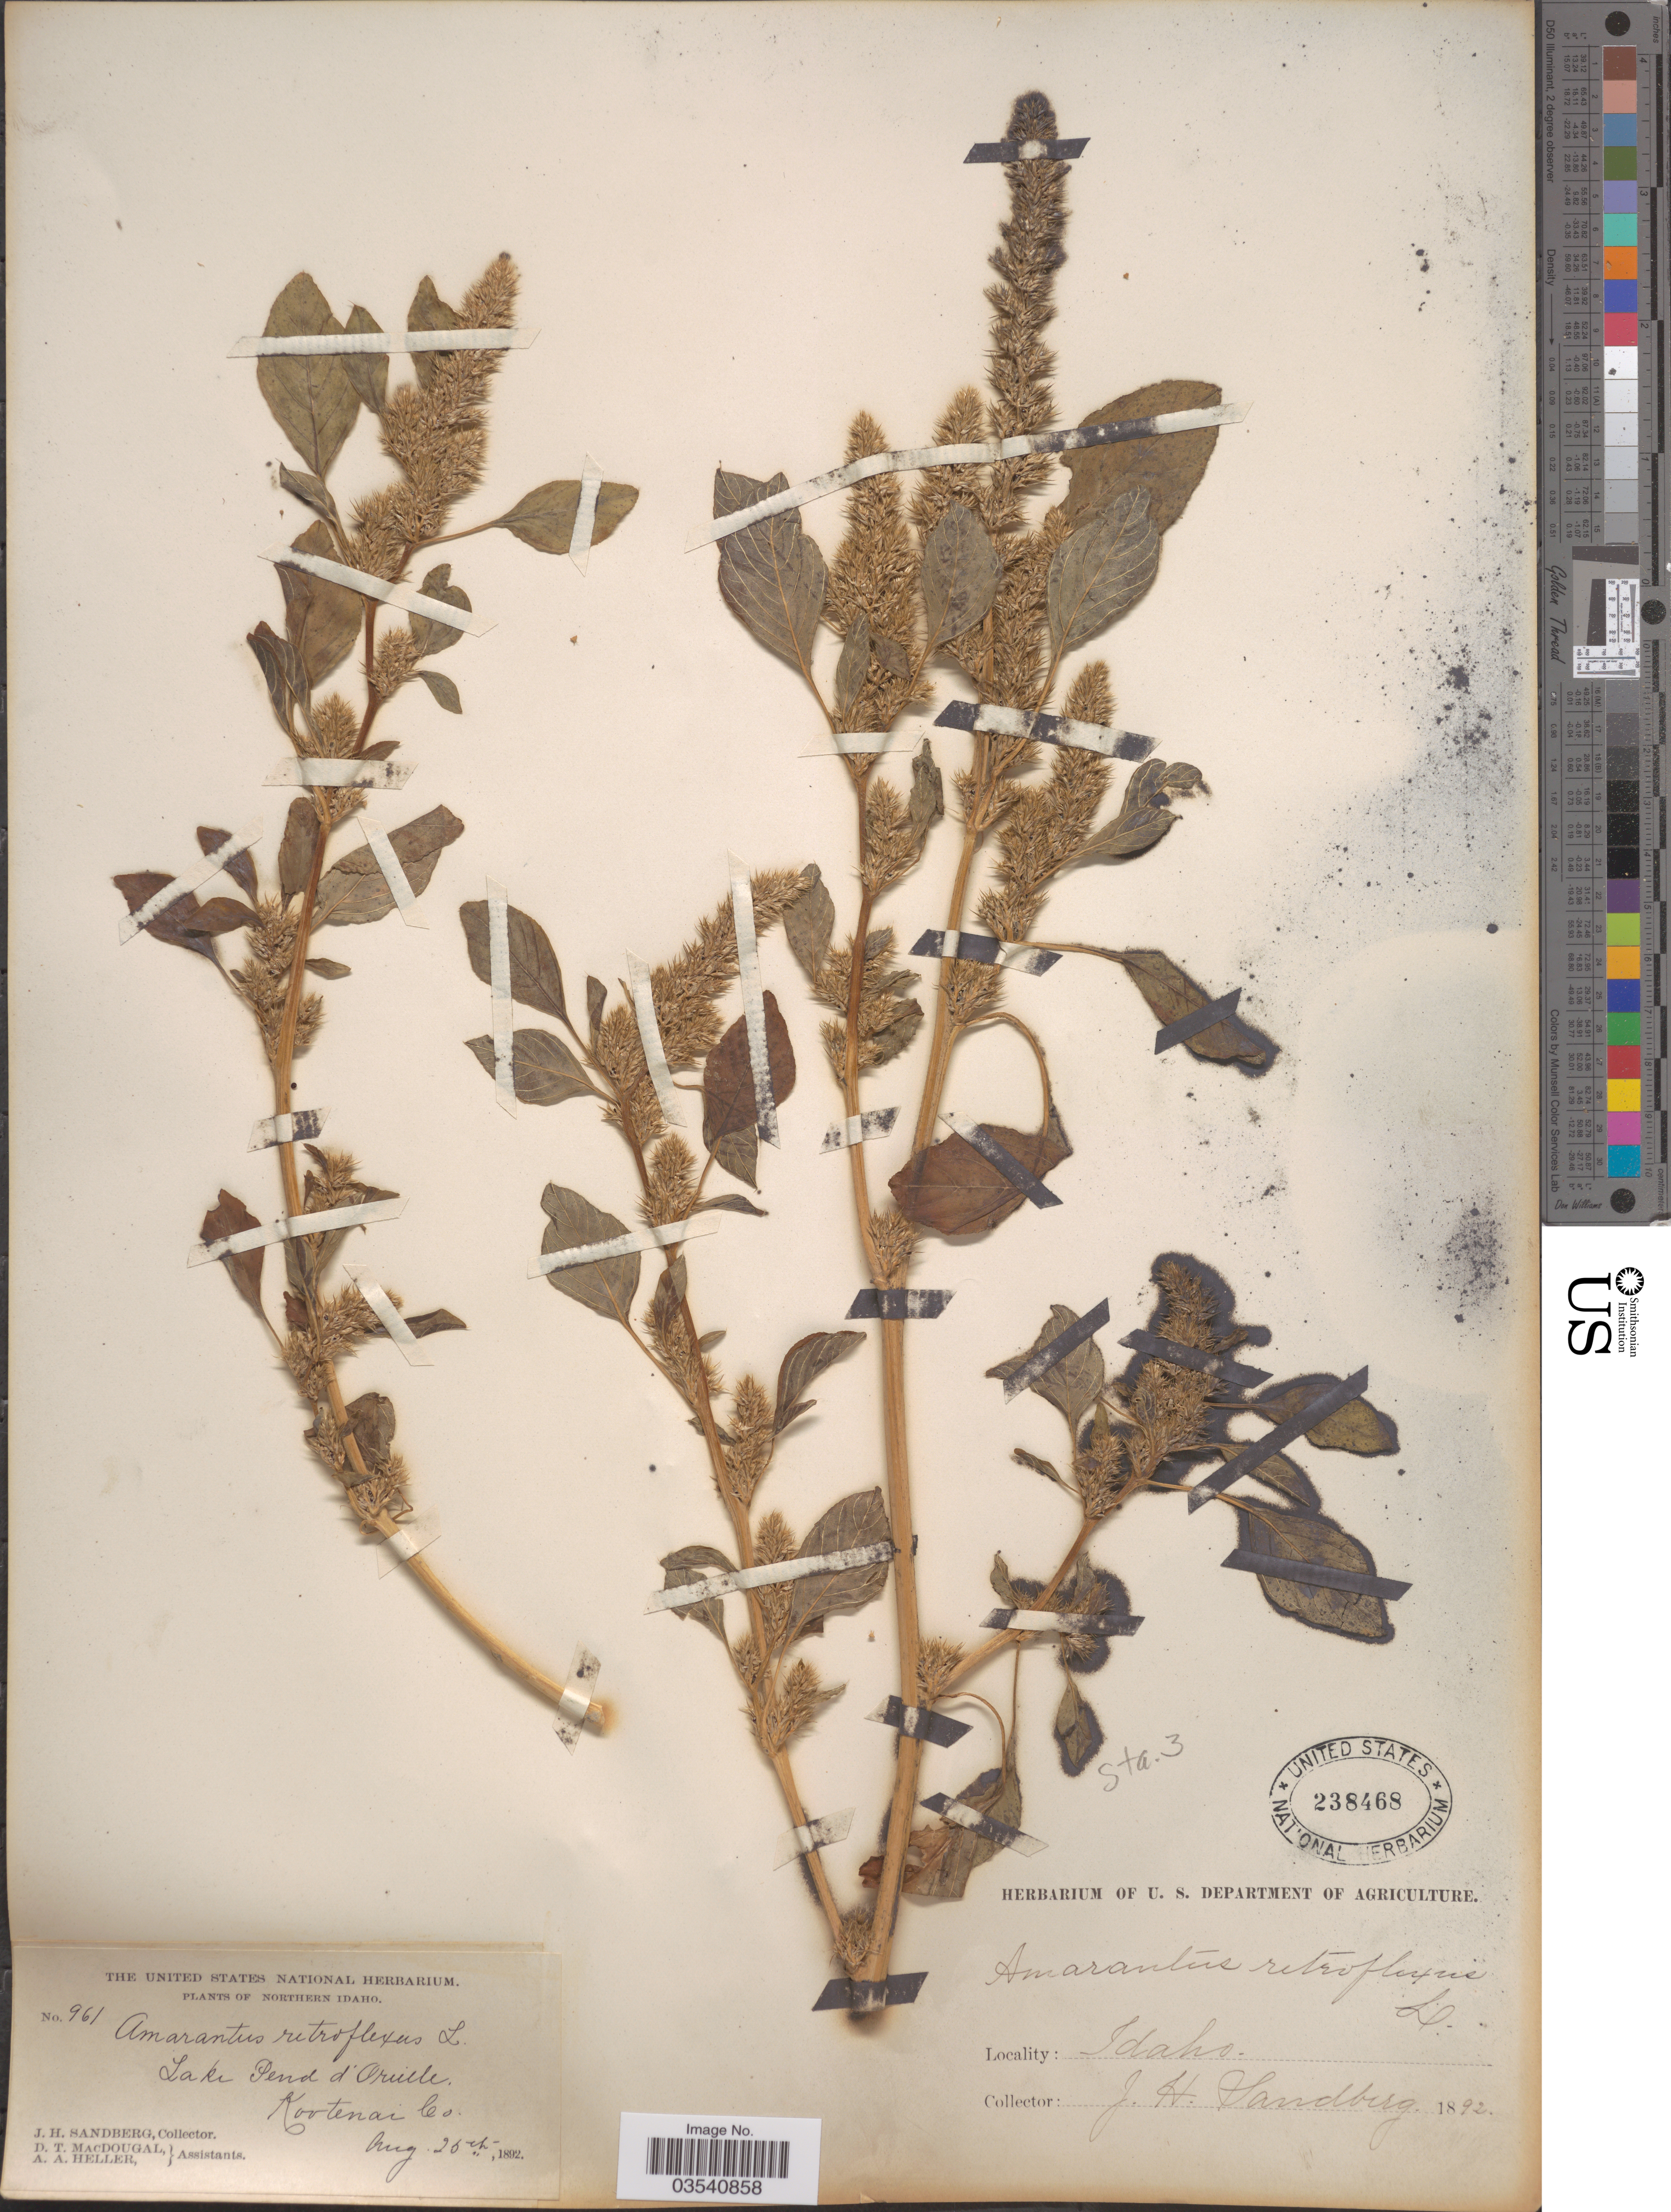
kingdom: Plantae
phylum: Tracheophyta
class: Magnoliopsida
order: Caryophyllales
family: Amaranthaceae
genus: Amaranthus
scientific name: Amaranthus powellii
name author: S. Watson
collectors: J. H. Sandberg, D. T. MacDougal & A. A. Heller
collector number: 961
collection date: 1892-08-25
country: United States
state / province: Idaho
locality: Northern Idaho. Lake Pend d'Oreille. Kootenai Co.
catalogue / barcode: US 238468